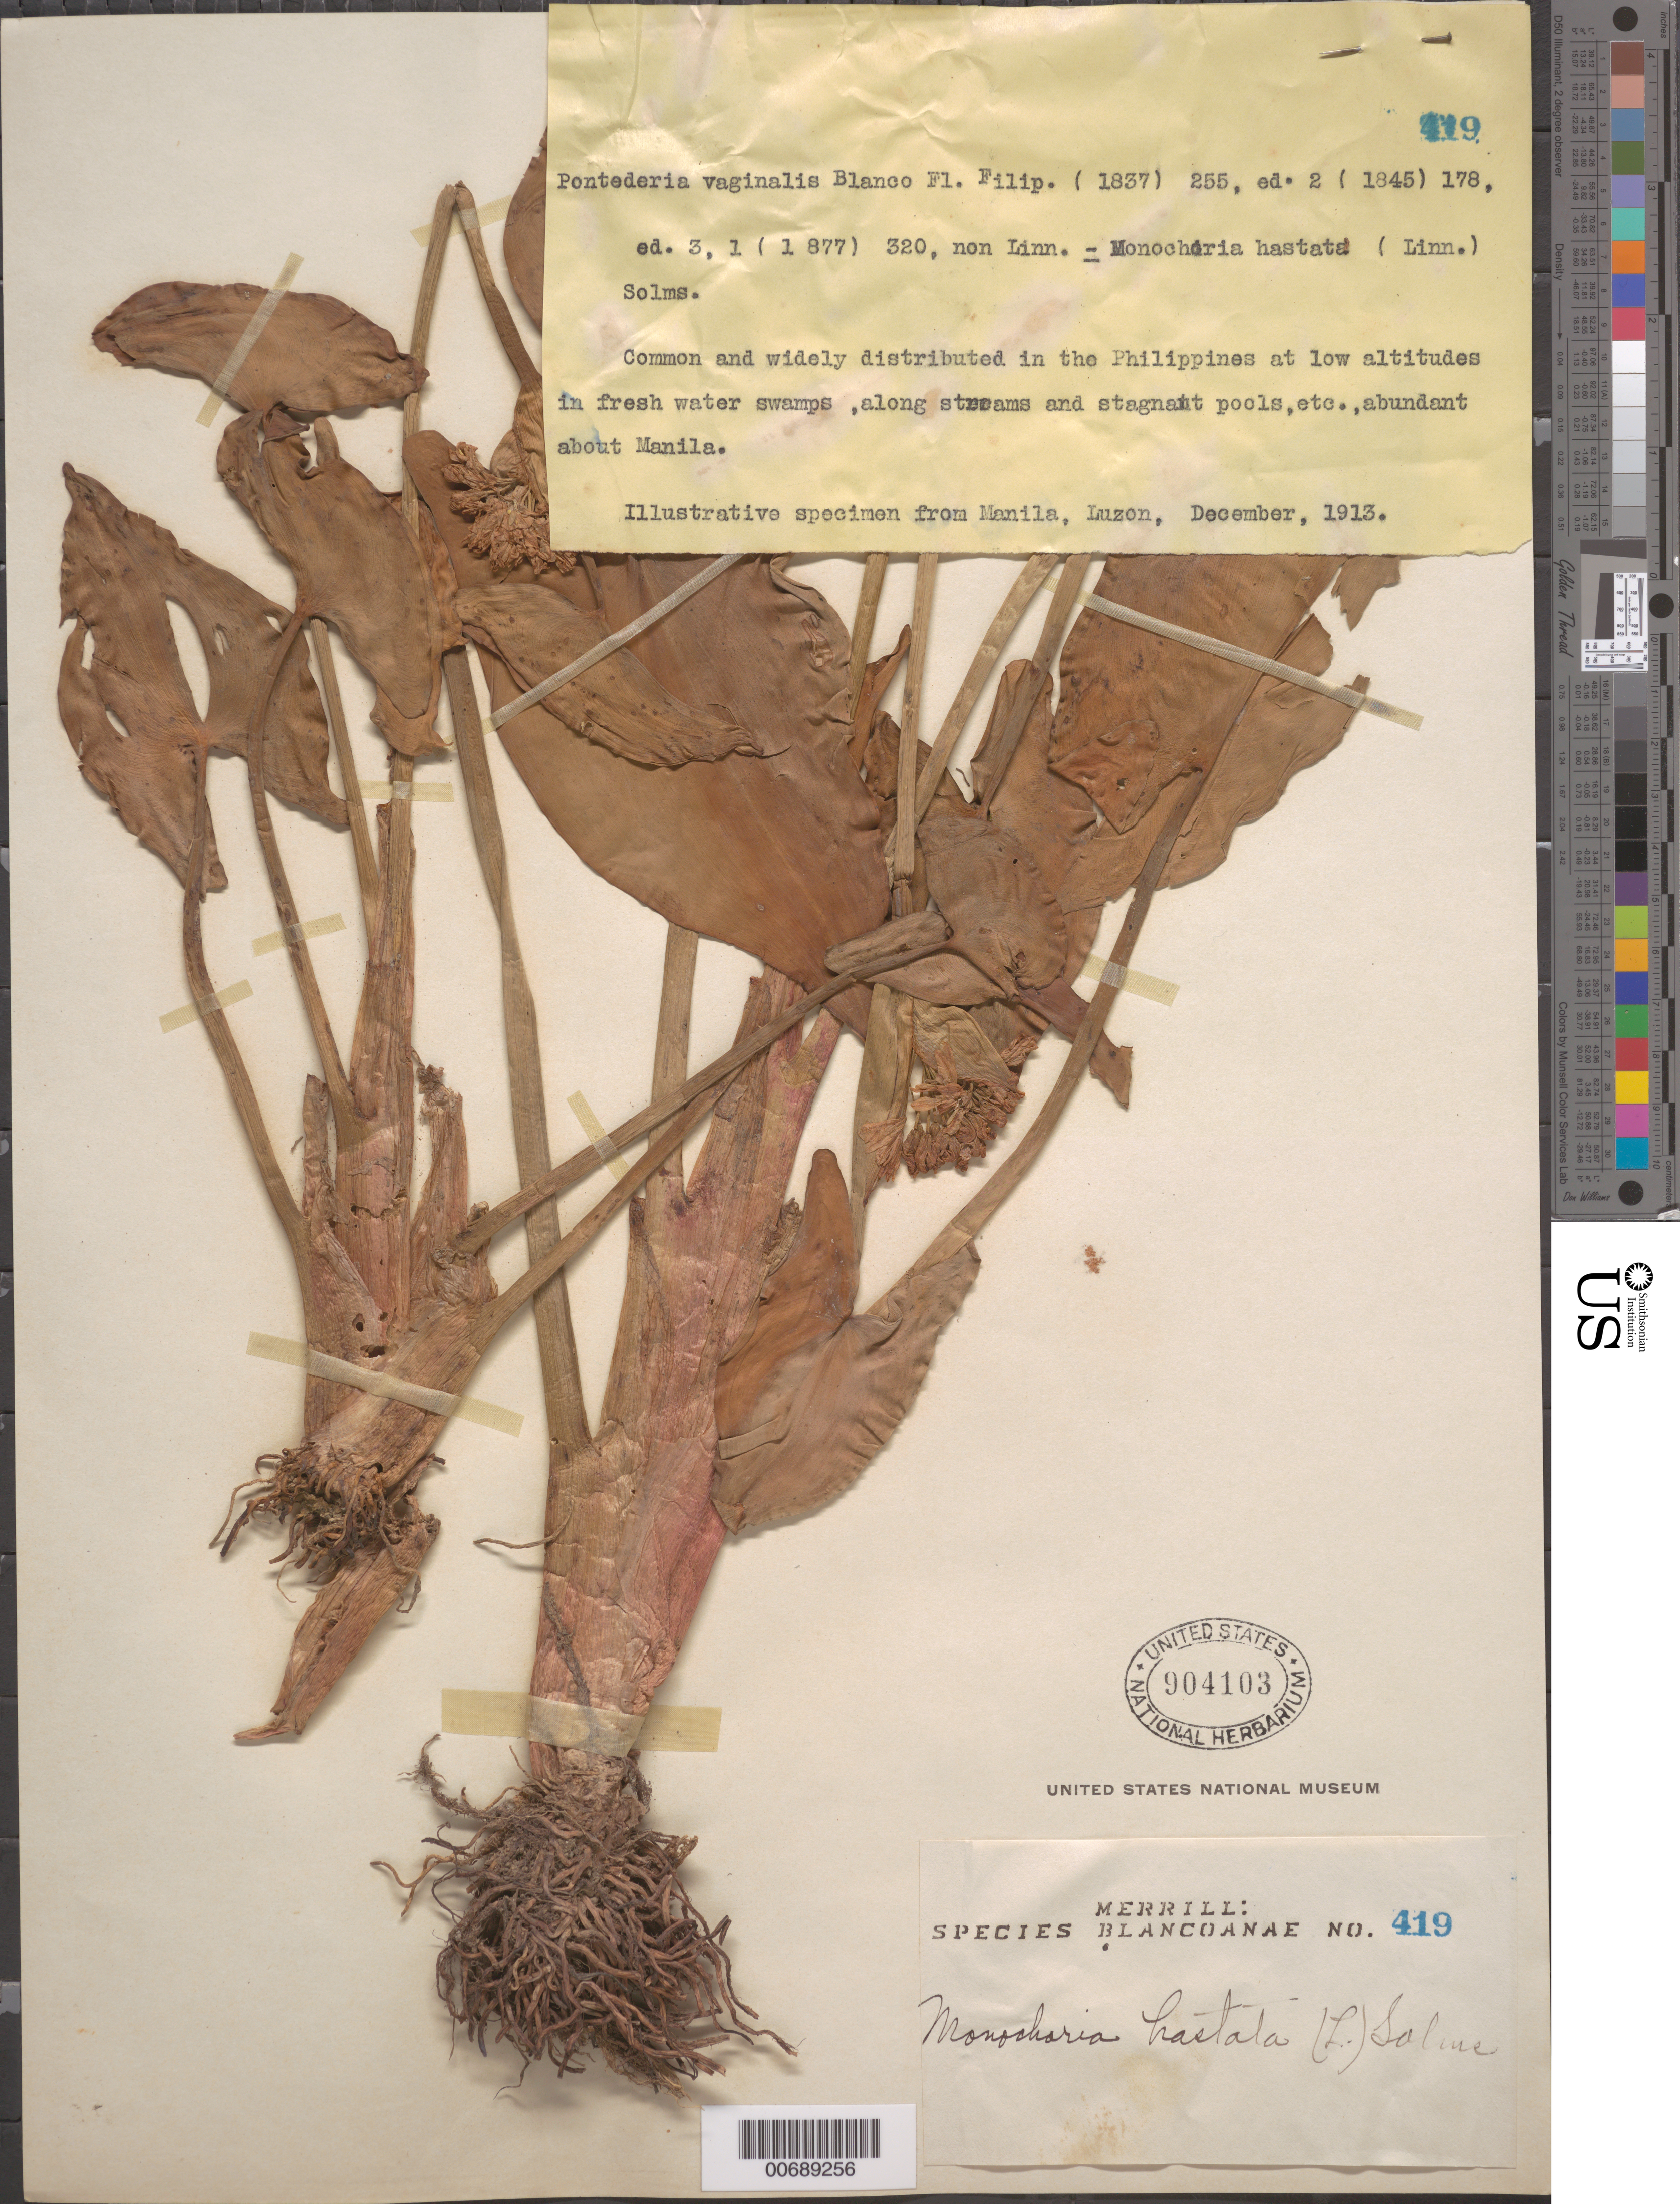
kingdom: Plantae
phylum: Tracheophyta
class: Liliopsida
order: Commelinales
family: Pontederiaceae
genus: Monochoria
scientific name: Monochoria hastata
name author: (L.) Solms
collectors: E. D. Merrill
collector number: Sp. Blancoan. 0419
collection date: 1913-12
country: Philippines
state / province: National Capital Region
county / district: Manila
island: Luzon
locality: Manila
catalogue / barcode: US 904103